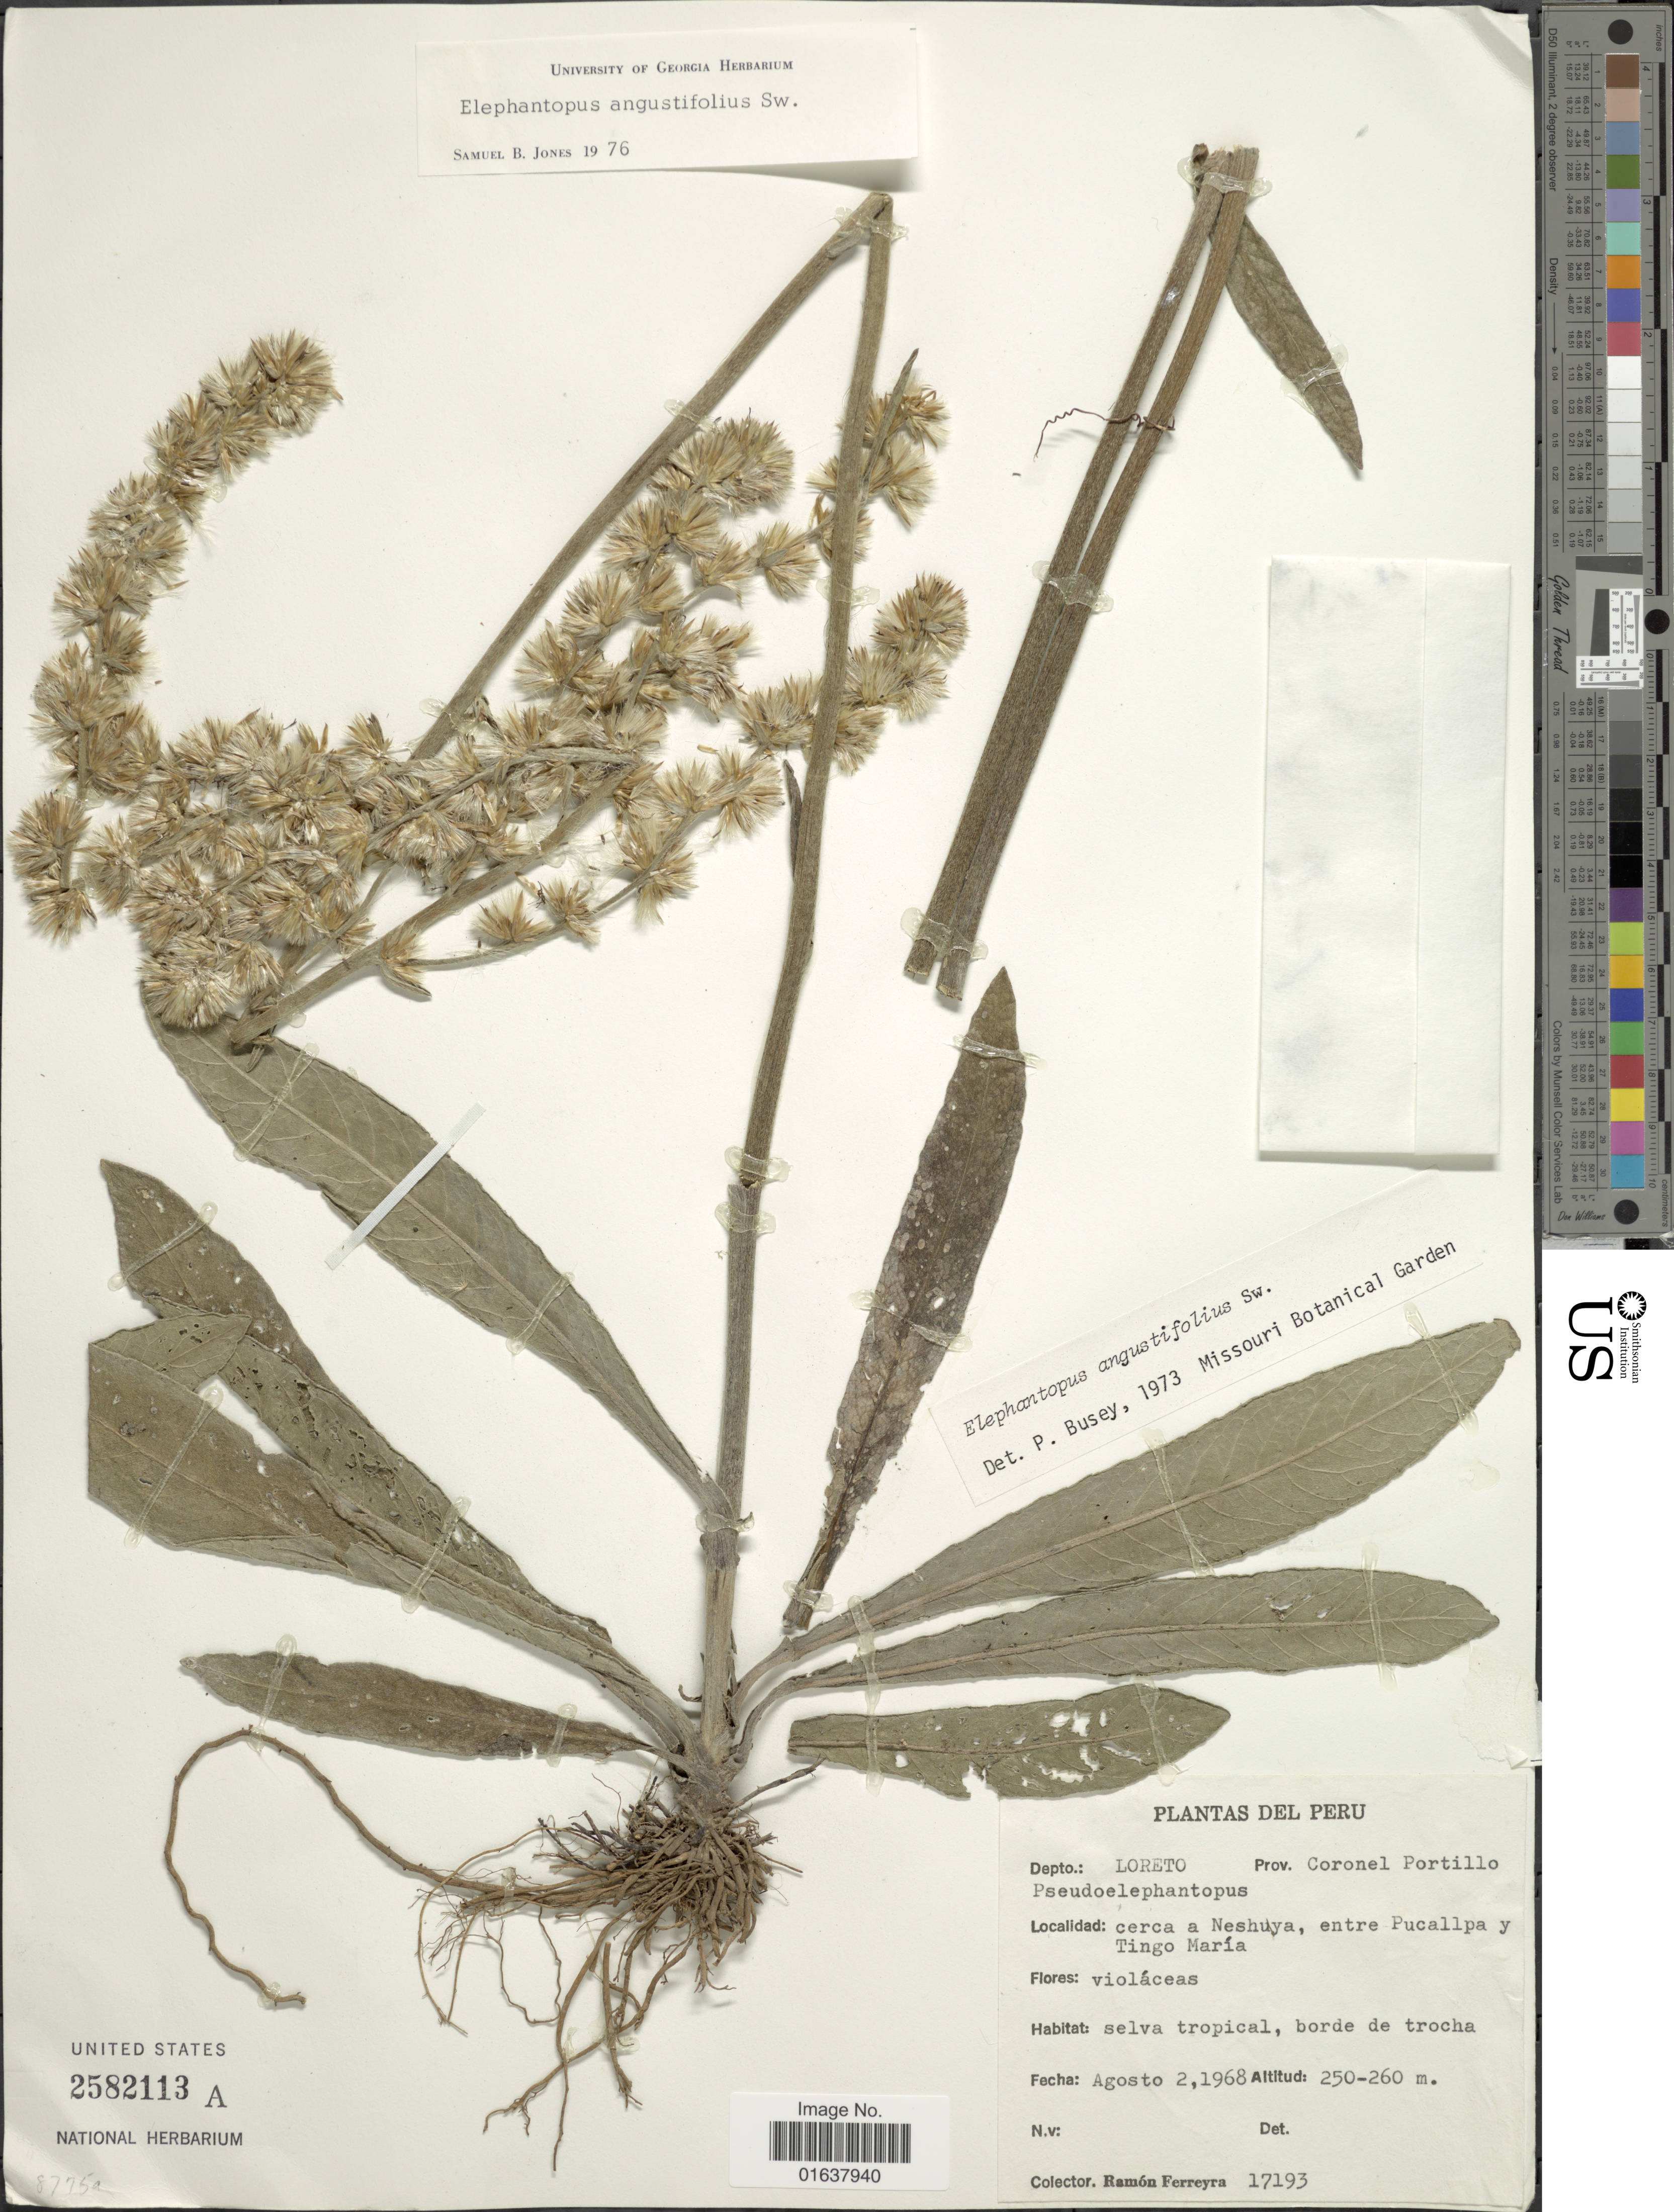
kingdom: Plantae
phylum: Tracheophyta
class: Magnoliopsida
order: Asterales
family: Asteraceae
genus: Orthopappus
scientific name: Orthopappus angustifolius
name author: (Sw.) Gleason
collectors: R. A. Ferreyra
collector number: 17193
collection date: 1968-08-02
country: Peru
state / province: Loreto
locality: Coronel Portillo. Cerca a Neshuya, entre Pucallpa y Tingo Maria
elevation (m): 250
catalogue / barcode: US 2582113A